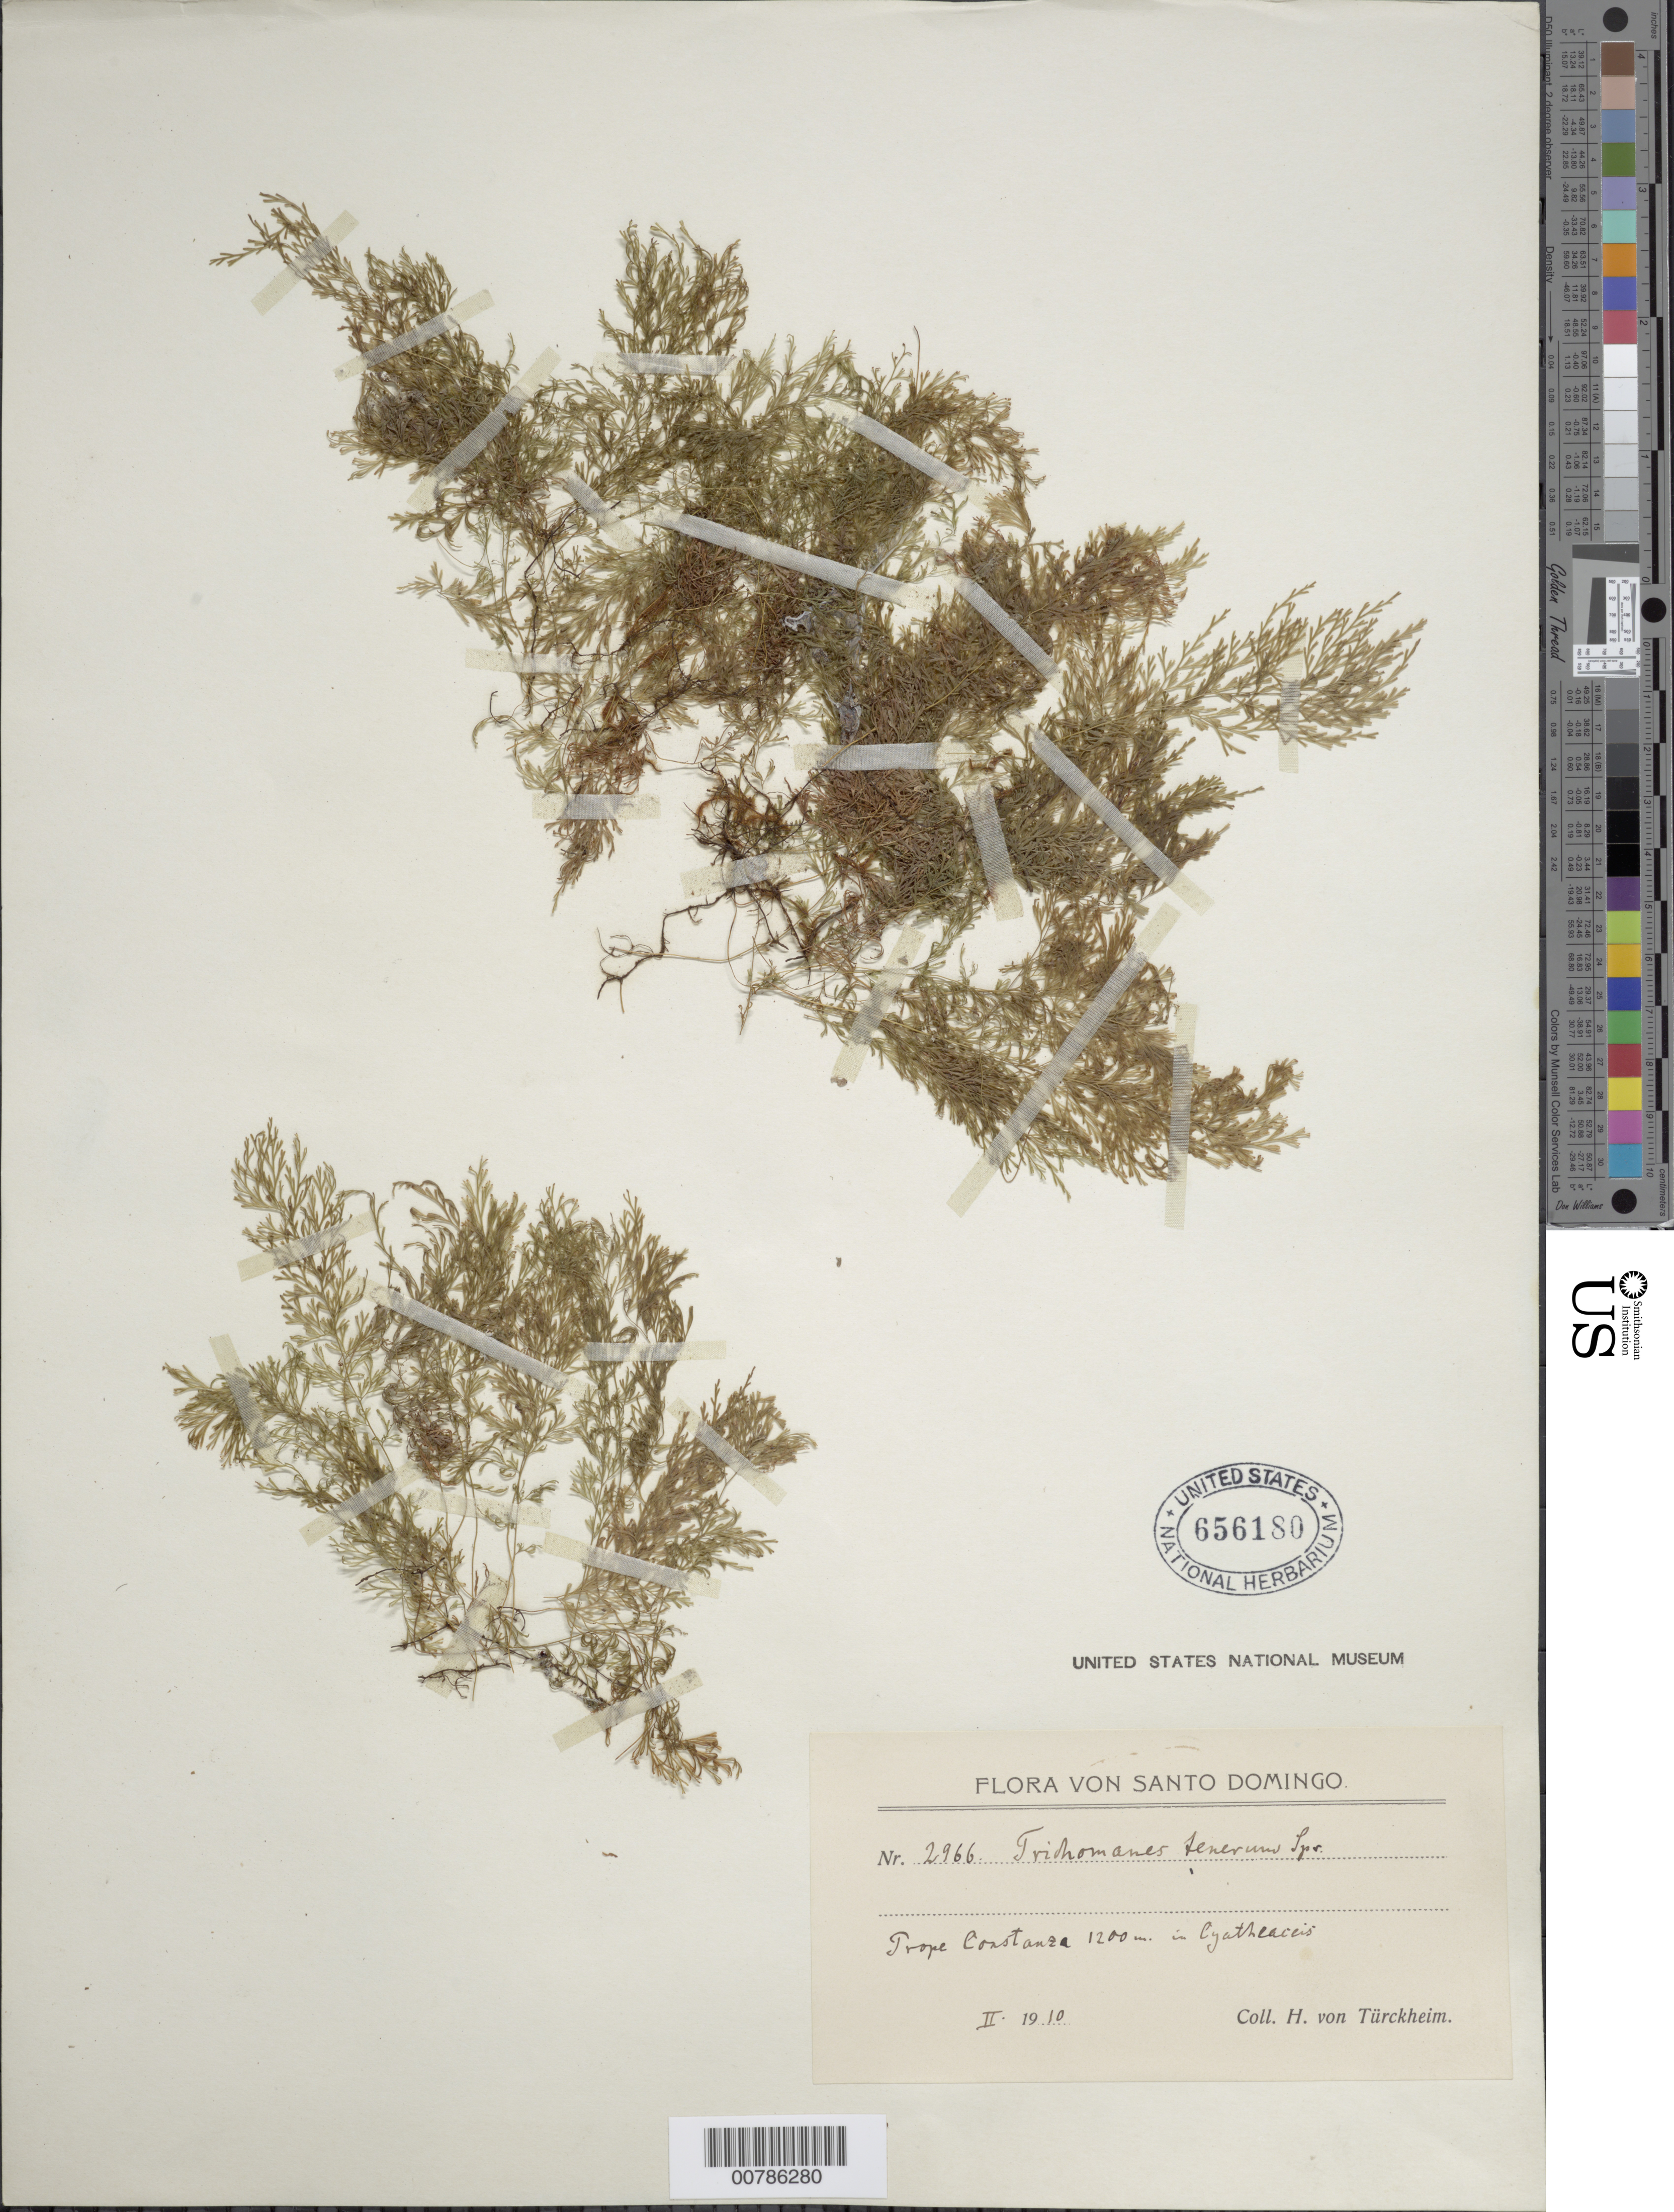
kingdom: Plantae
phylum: Tracheophyta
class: Polypodiopsida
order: Hymenophyllales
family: Hymenophyllaceae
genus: Polyphlebium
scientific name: Polyphlebium angustatum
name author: (Carmich.) Ebihara & Dubuisson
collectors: H. von Türckheim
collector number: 2966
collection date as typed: Feb 1910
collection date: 1910-02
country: Dominican Republic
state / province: La Vega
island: Hispaniola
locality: Constanza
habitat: In Cyathea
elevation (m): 1200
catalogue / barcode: US 656180